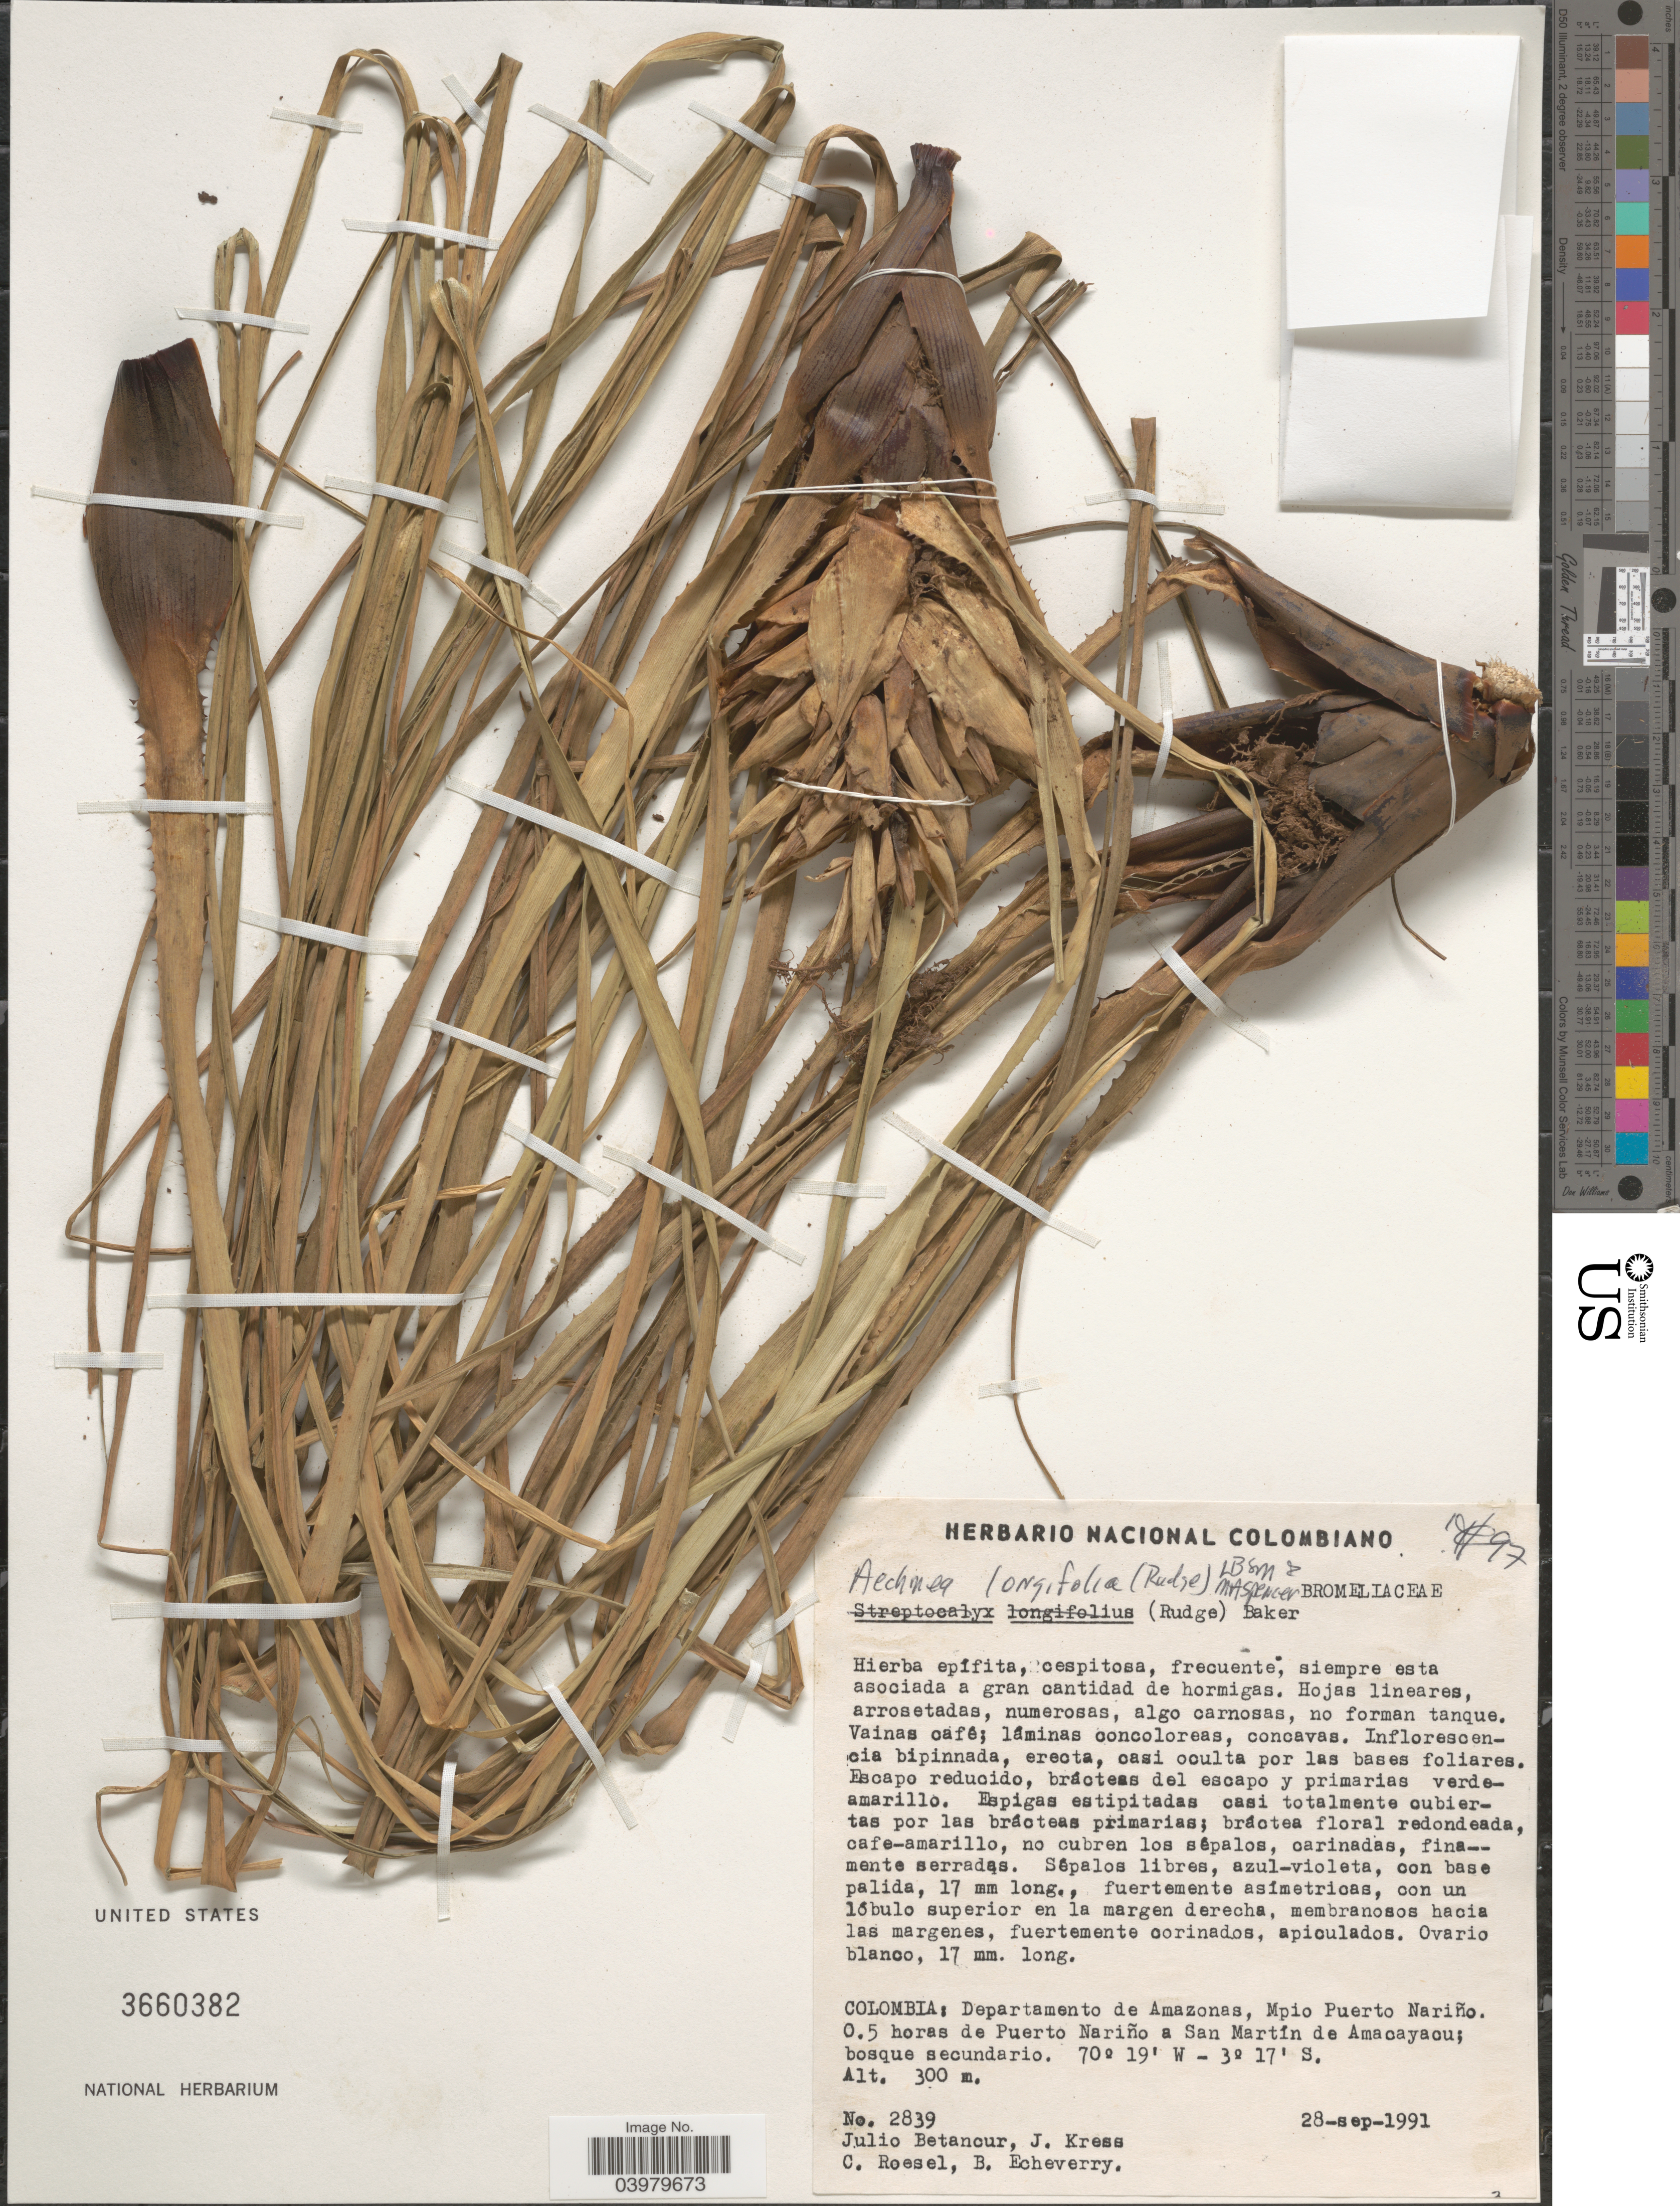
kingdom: Plantae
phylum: Tracheophyta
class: Liliopsida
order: Poales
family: Bromeliaceae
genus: Aechmea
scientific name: Aechmea longifolia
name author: (Rudge) L.B. Sm. & M.A. Spencer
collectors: J. Betancur, J. Kress, C. S. Roesel & B. Echeverry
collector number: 2839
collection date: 1991-09-28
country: Colombia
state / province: Amazônas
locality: Departamento de Amazonas, Mpio Puerto Nariño. 0.5 horas de Puerto Nariño a San Martín de Amacayacu.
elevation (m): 300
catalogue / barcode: US 3660382